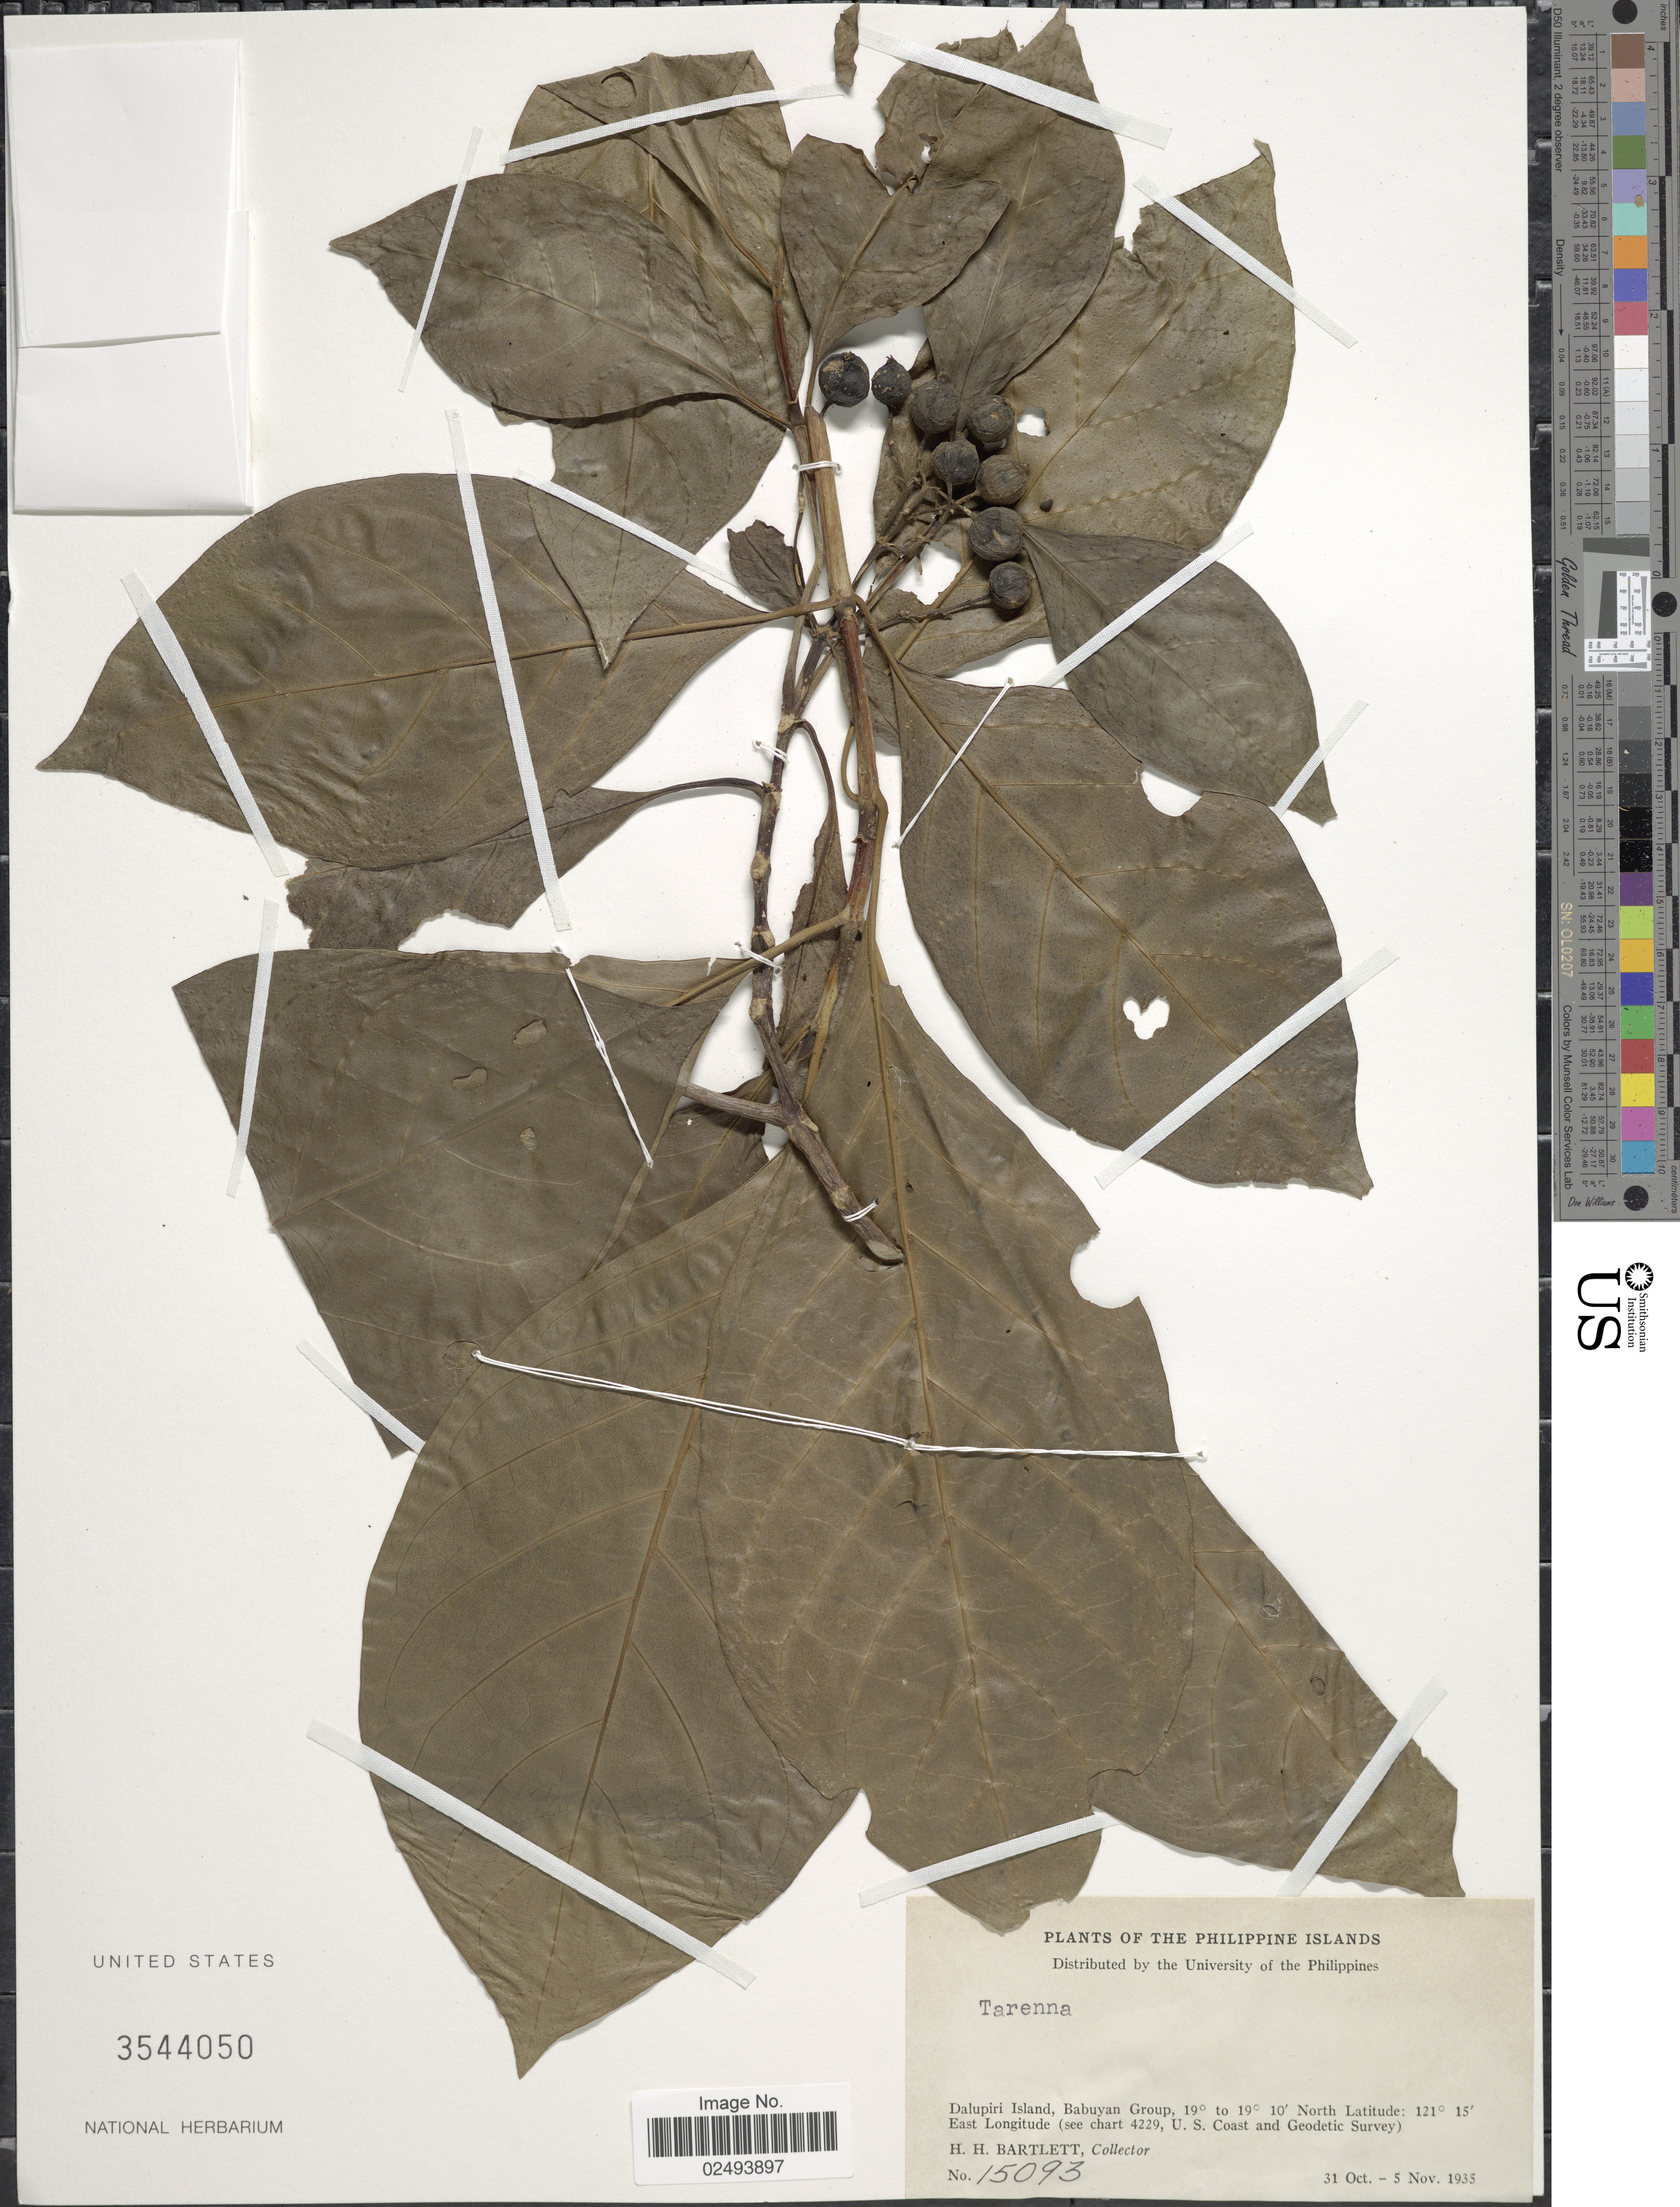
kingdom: Plantae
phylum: Tracheophyta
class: Magnoliopsida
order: Gentianales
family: Rubiaceae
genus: Tarenna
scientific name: Tarenna sp.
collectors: H. H. Bartlett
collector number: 15093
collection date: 1935-10-31/1935-11-05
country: Philippines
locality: Dalupiri Island, Babuyan Group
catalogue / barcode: US 3544050